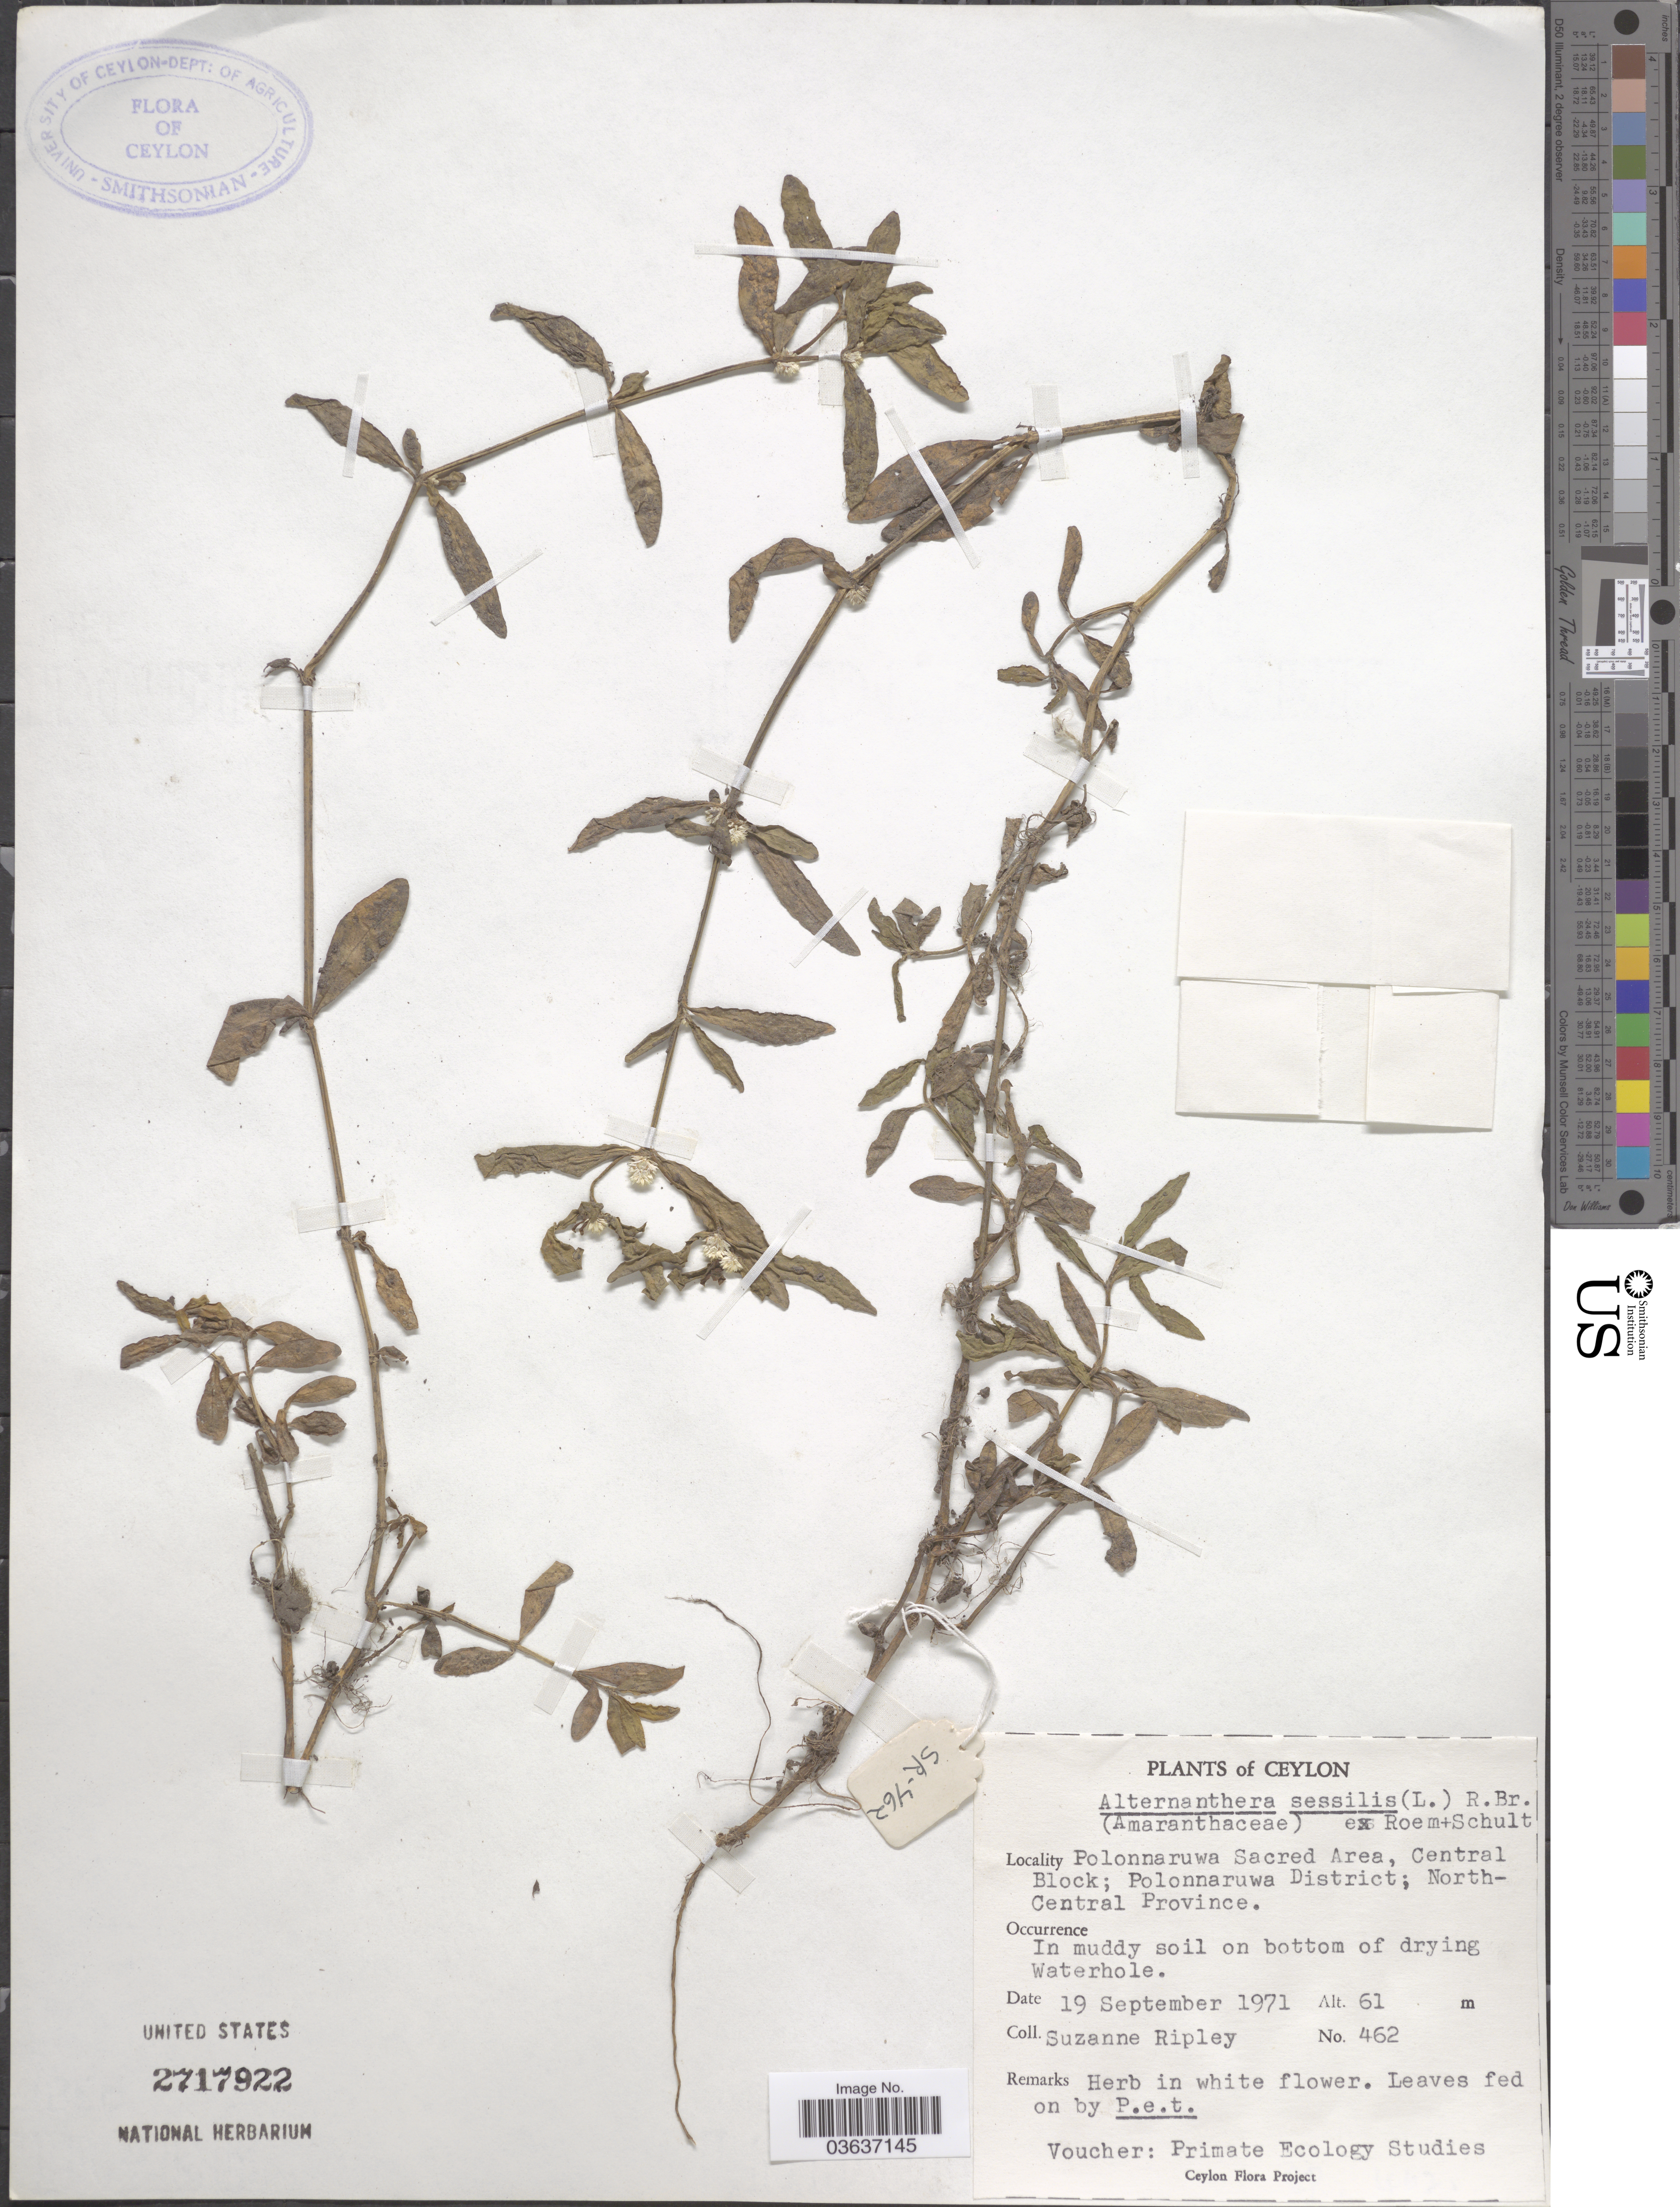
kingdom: Plantae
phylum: Tracheophyta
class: Magnoliopsida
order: Caryophyllales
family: Amaranthaceae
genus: Alternanthera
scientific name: Alternanthera sessilis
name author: (L.) DC.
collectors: S. Ripley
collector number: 462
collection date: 1971-09-19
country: Sri Lanka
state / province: Central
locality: Ceylon. Polonnaruwa Sacred Area, Central Block; Polonnaruwa District.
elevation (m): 61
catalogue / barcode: US 2717922